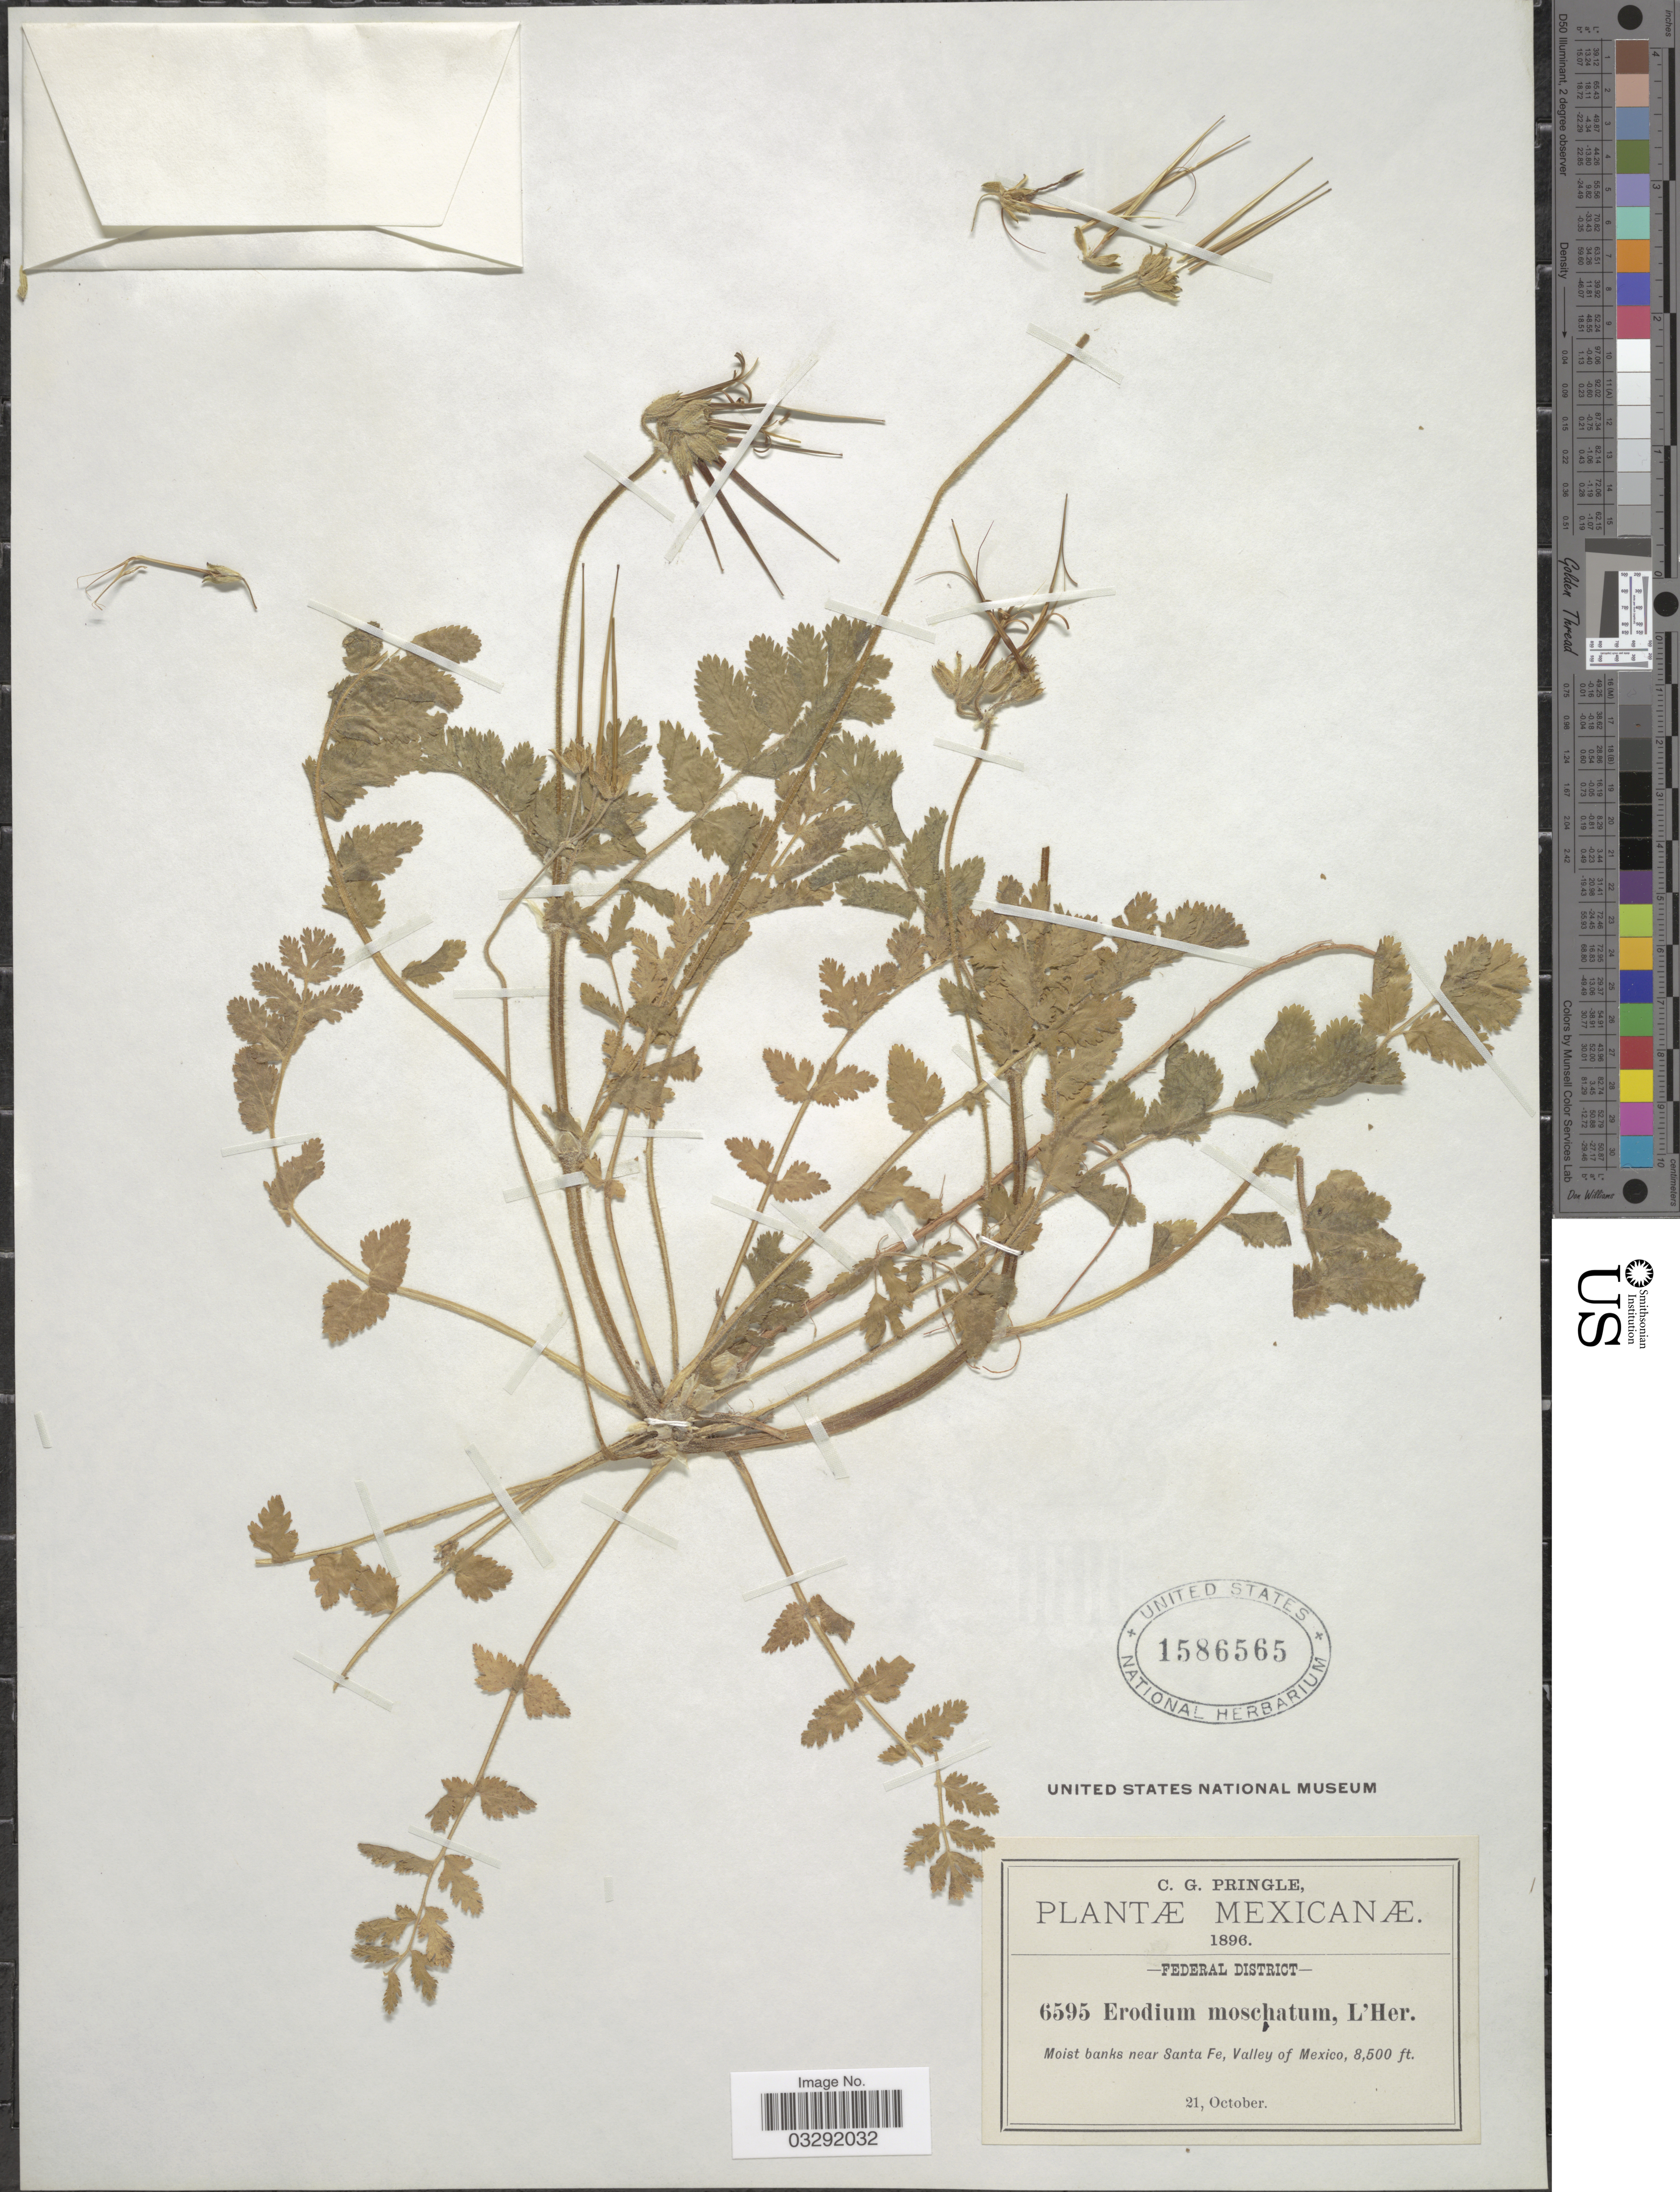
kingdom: Plantae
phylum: Tracheophyta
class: Magnoliopsida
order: Geraniales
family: Geraniaceae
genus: Erodium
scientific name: Erodium moschatum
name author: (L.) L'Hér. ex Aiton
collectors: C. G. Pringle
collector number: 6595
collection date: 1896-10-21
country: Mexico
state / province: Distrito Federal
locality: Federal District. Moist banks near Santa Fe, Valley of Mexico.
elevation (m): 2591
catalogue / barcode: US 1586565